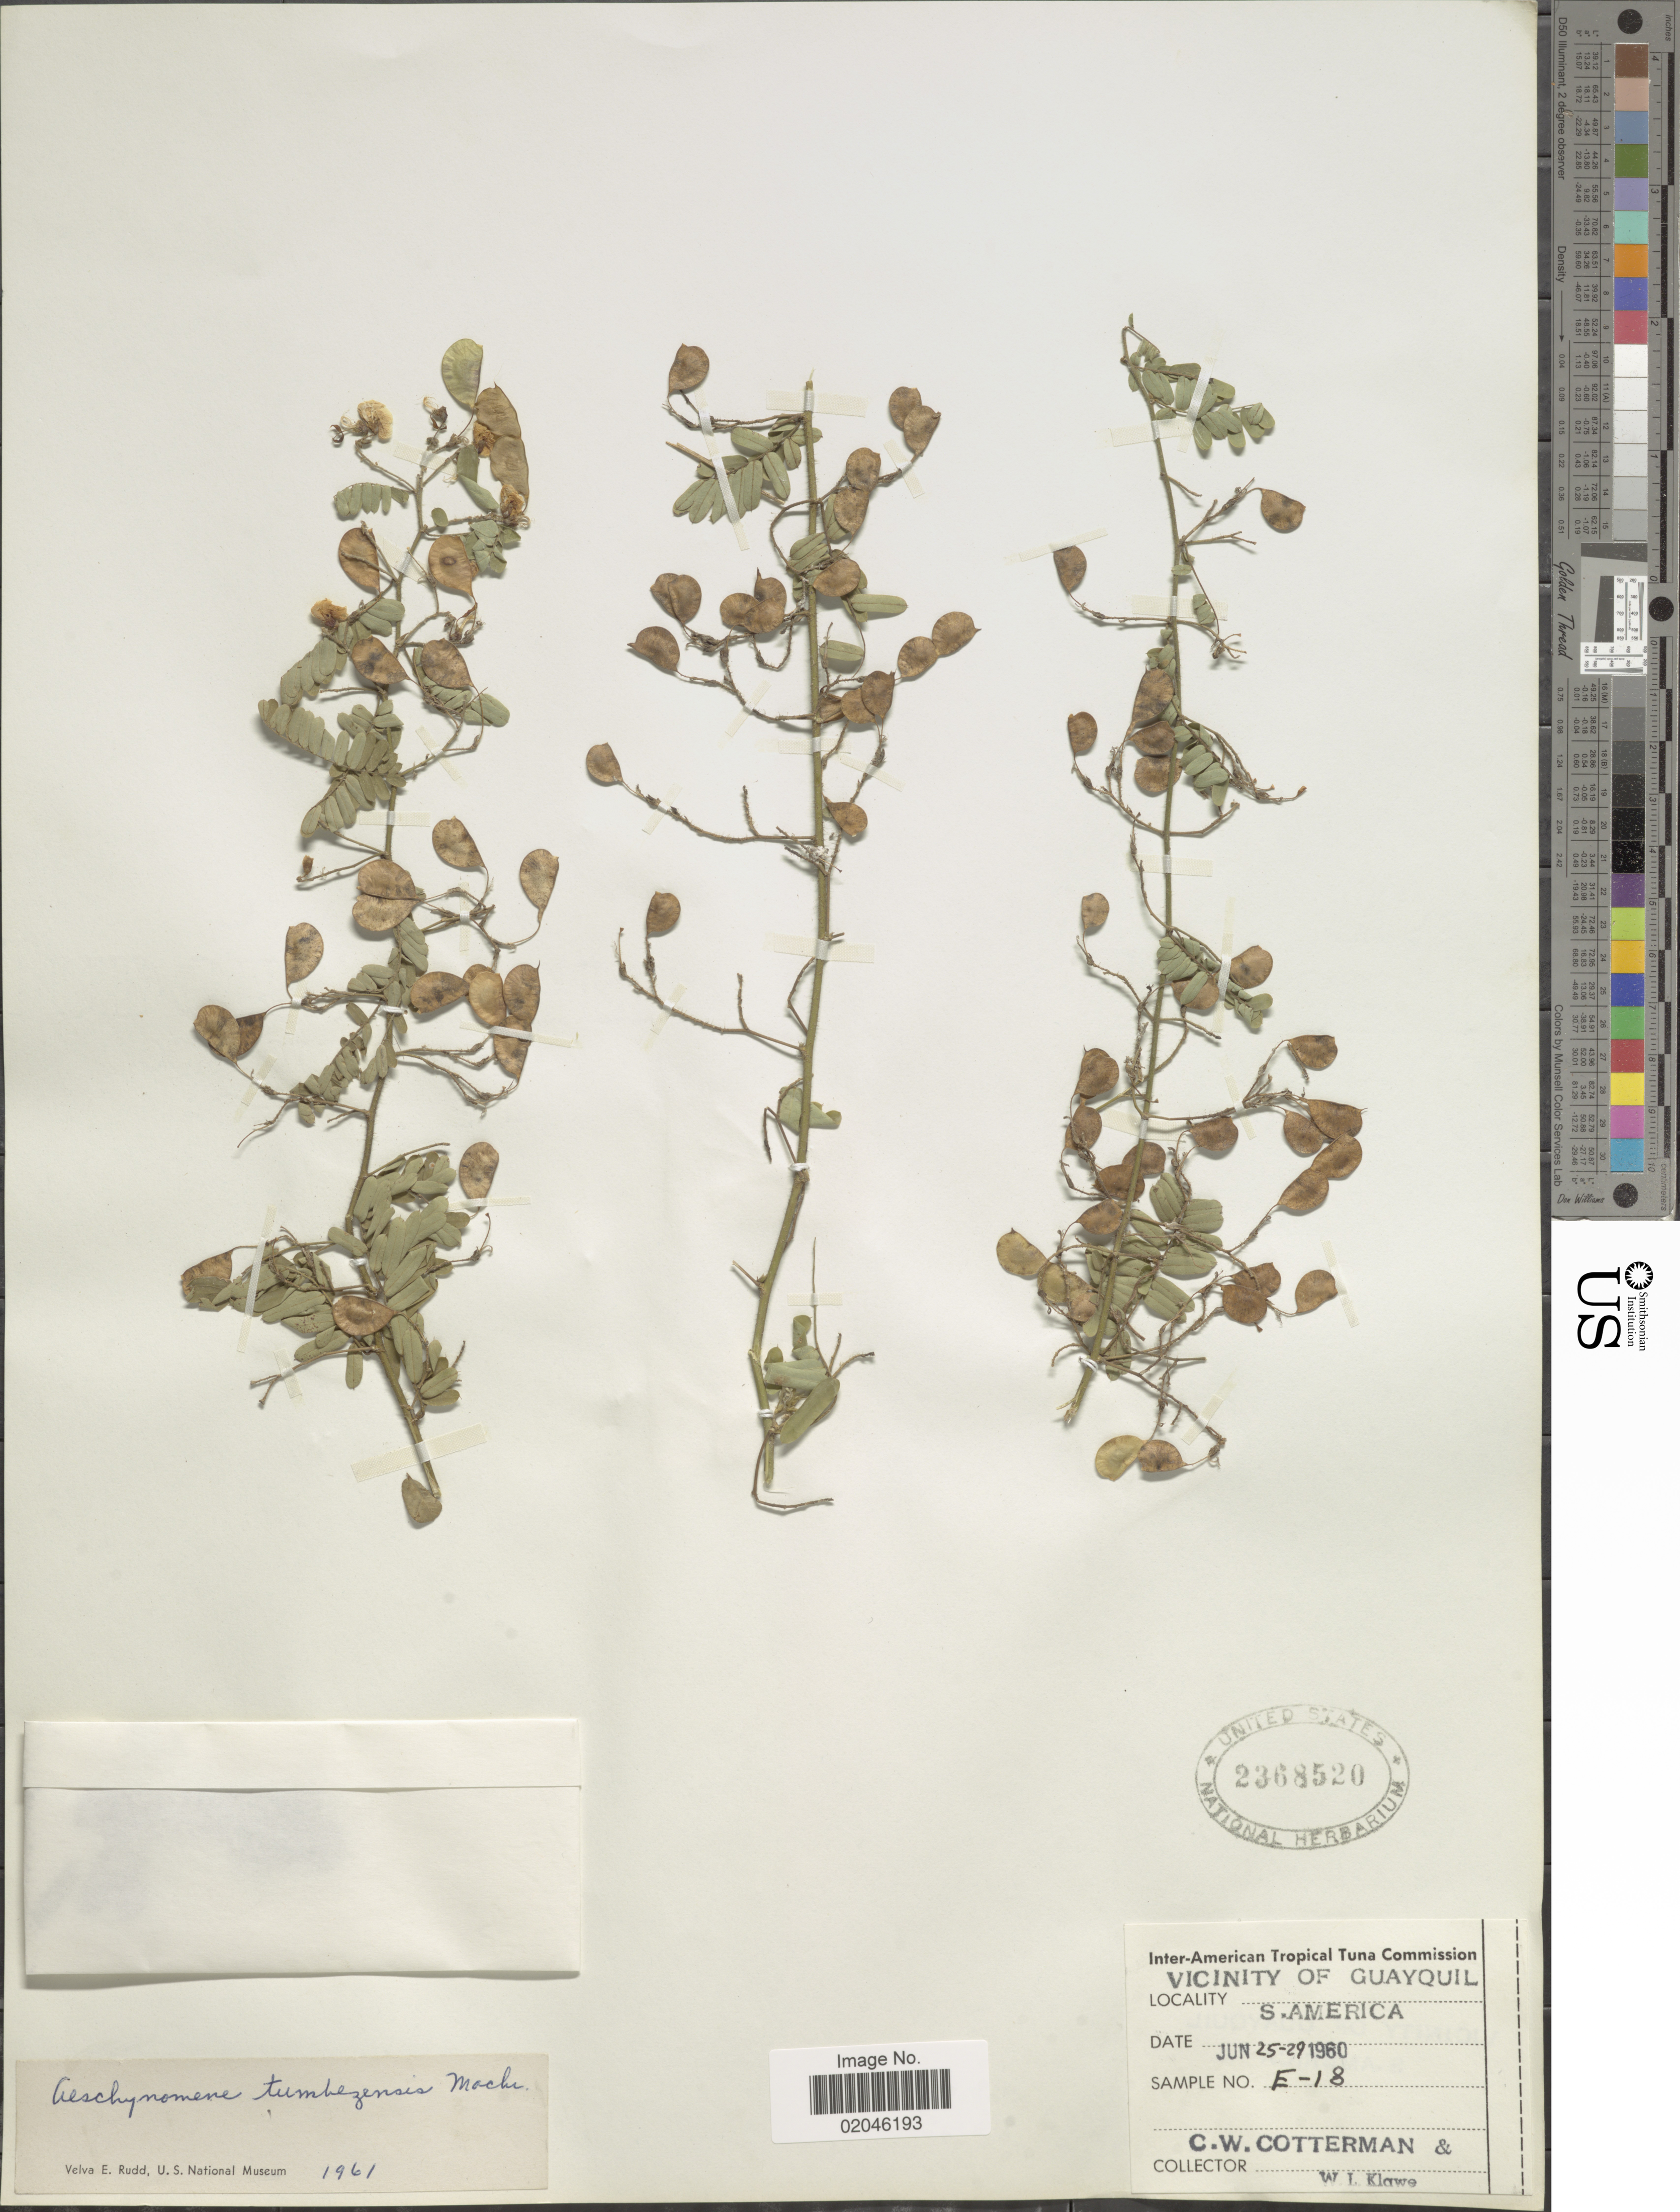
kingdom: Plantae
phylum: Tracheophyta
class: Magnoliopsida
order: Fabales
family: Fabaceae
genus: Aeschynomene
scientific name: Aeschynomene tumbezensis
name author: J.F. Macbr.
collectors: C. Cotterman & W. Klawe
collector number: E-18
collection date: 1960-06-25/1960-06-29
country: Ecuador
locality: Vicinity of Guayaquil, S. America.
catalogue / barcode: US 2368520